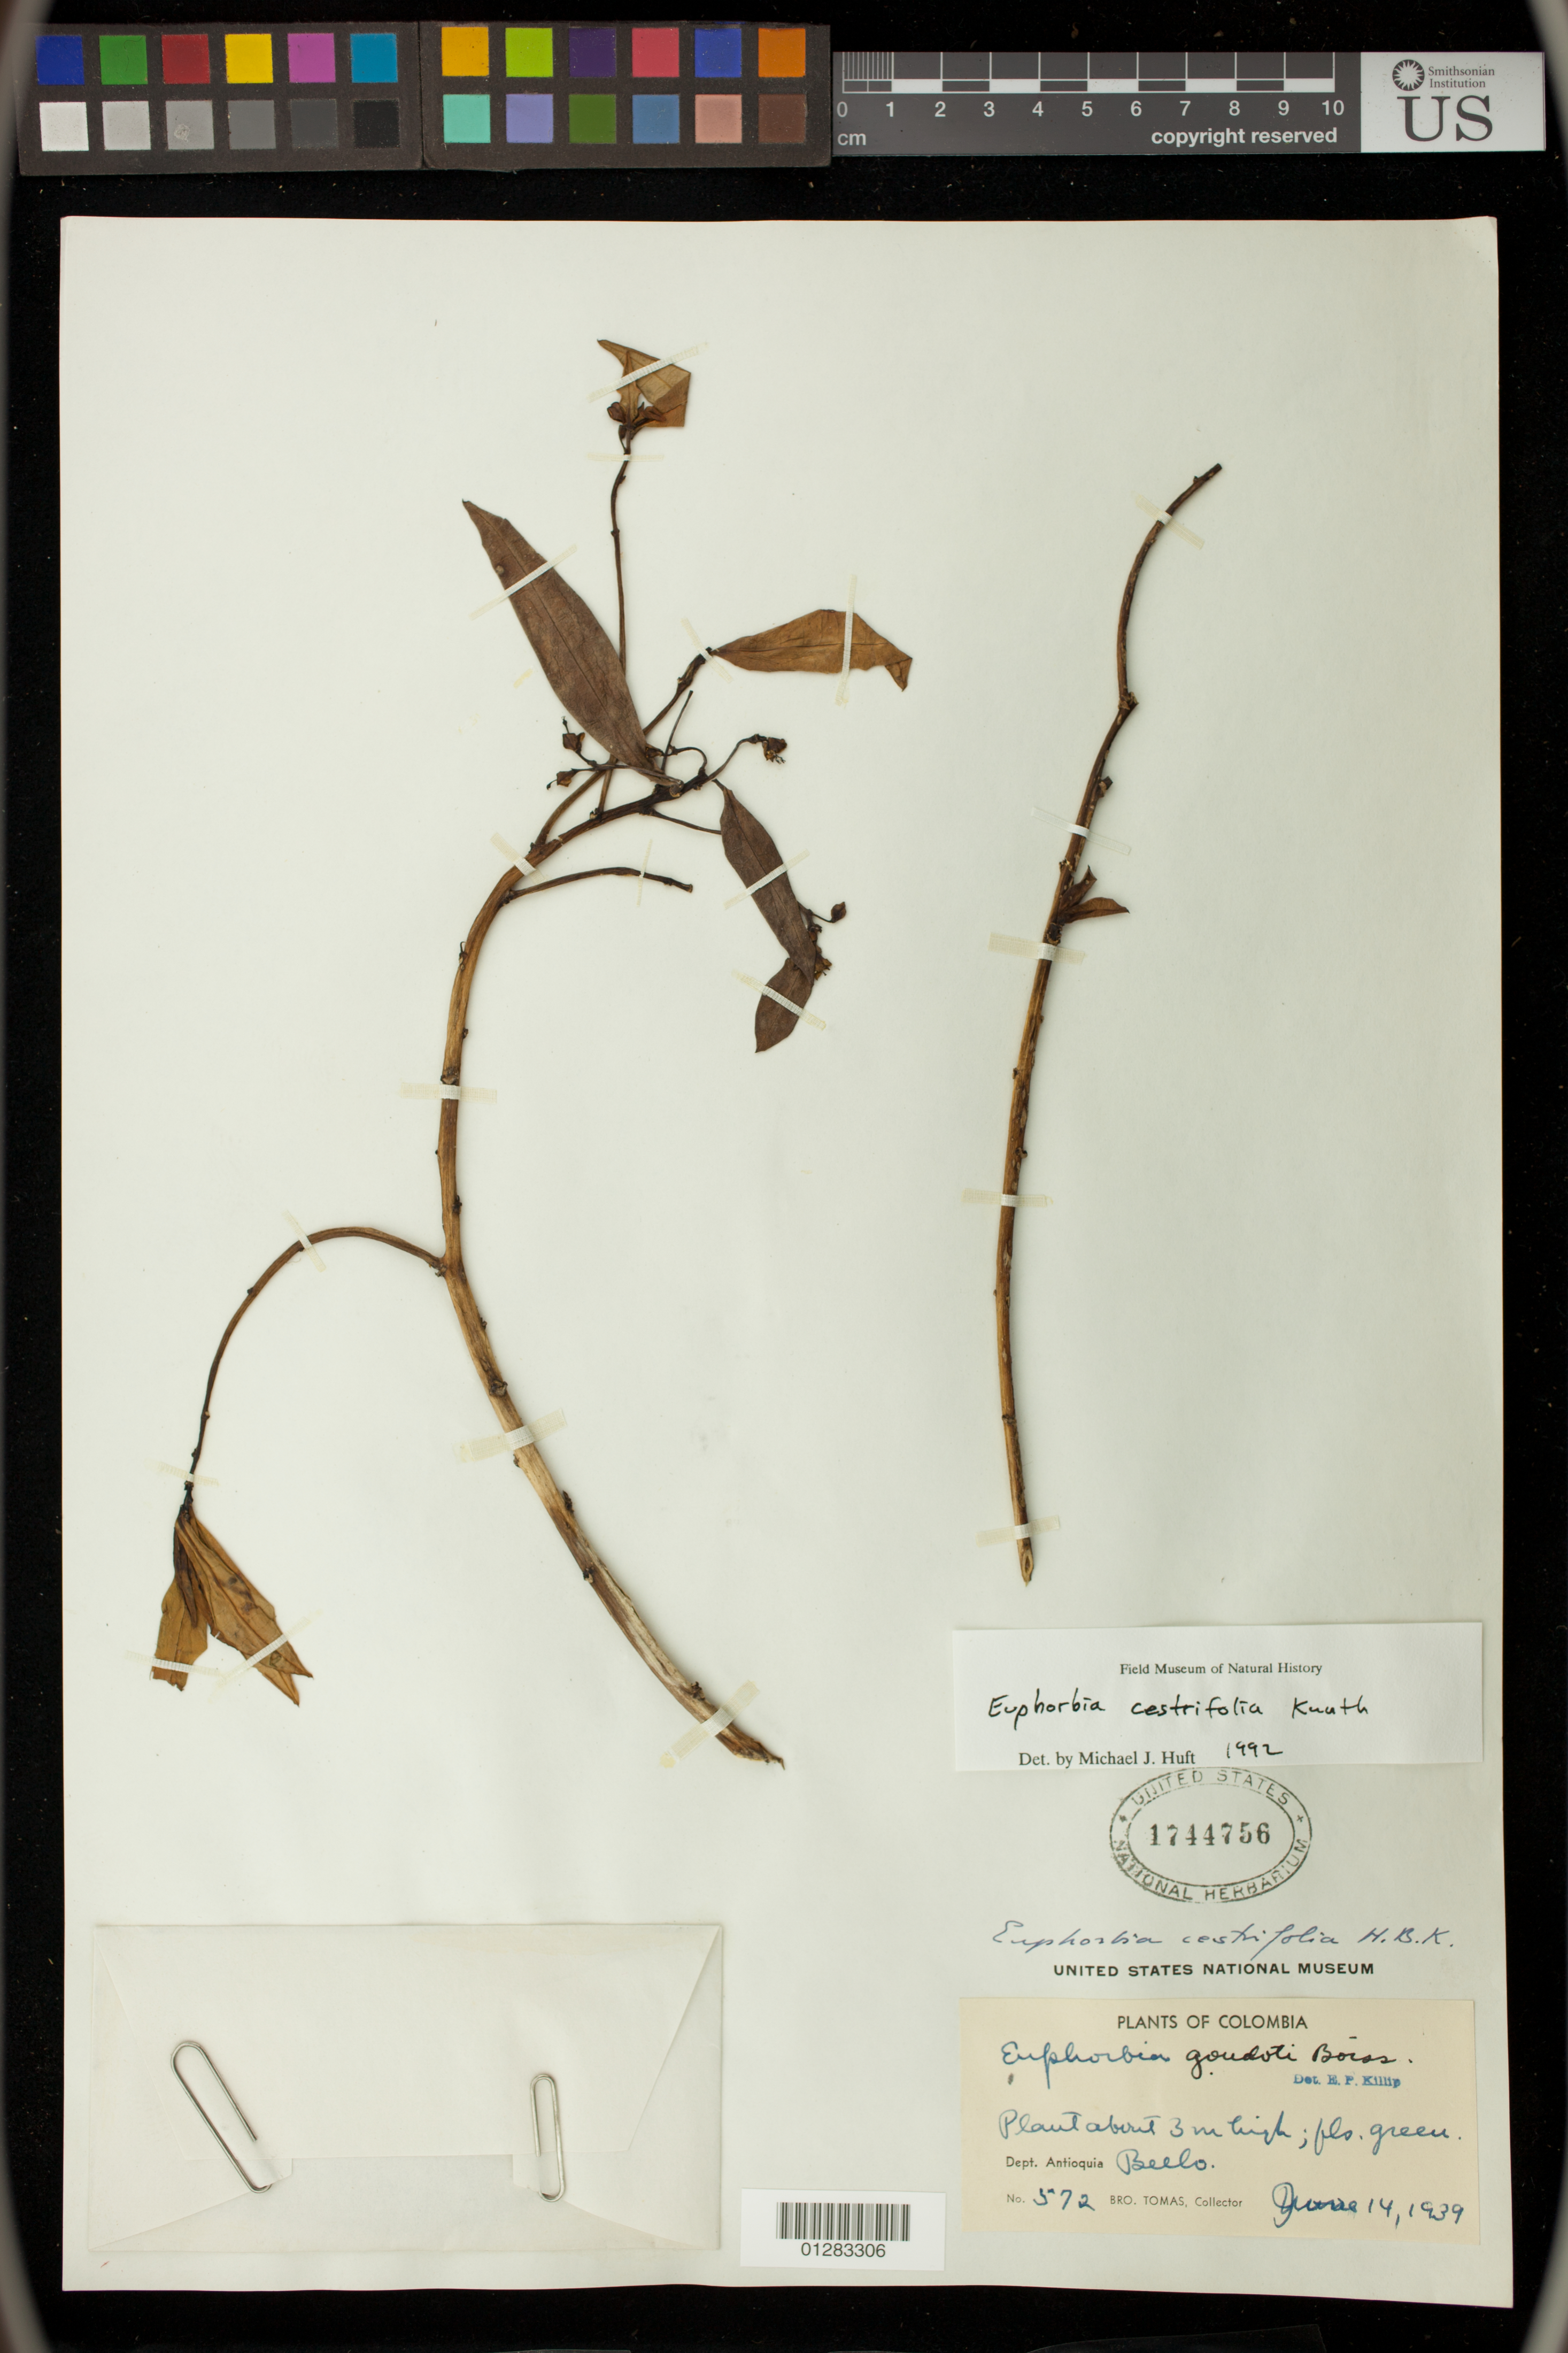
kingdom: Plantae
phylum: Tracheophyta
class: Magnoliopsida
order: Malpighiales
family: Euphorbiaceae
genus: Euphorbia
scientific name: Euphorbia cotinifolia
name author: L.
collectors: B. Tomas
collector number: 572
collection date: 1939-06-14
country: Colombia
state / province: Antioquia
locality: Bello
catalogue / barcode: US 1744756